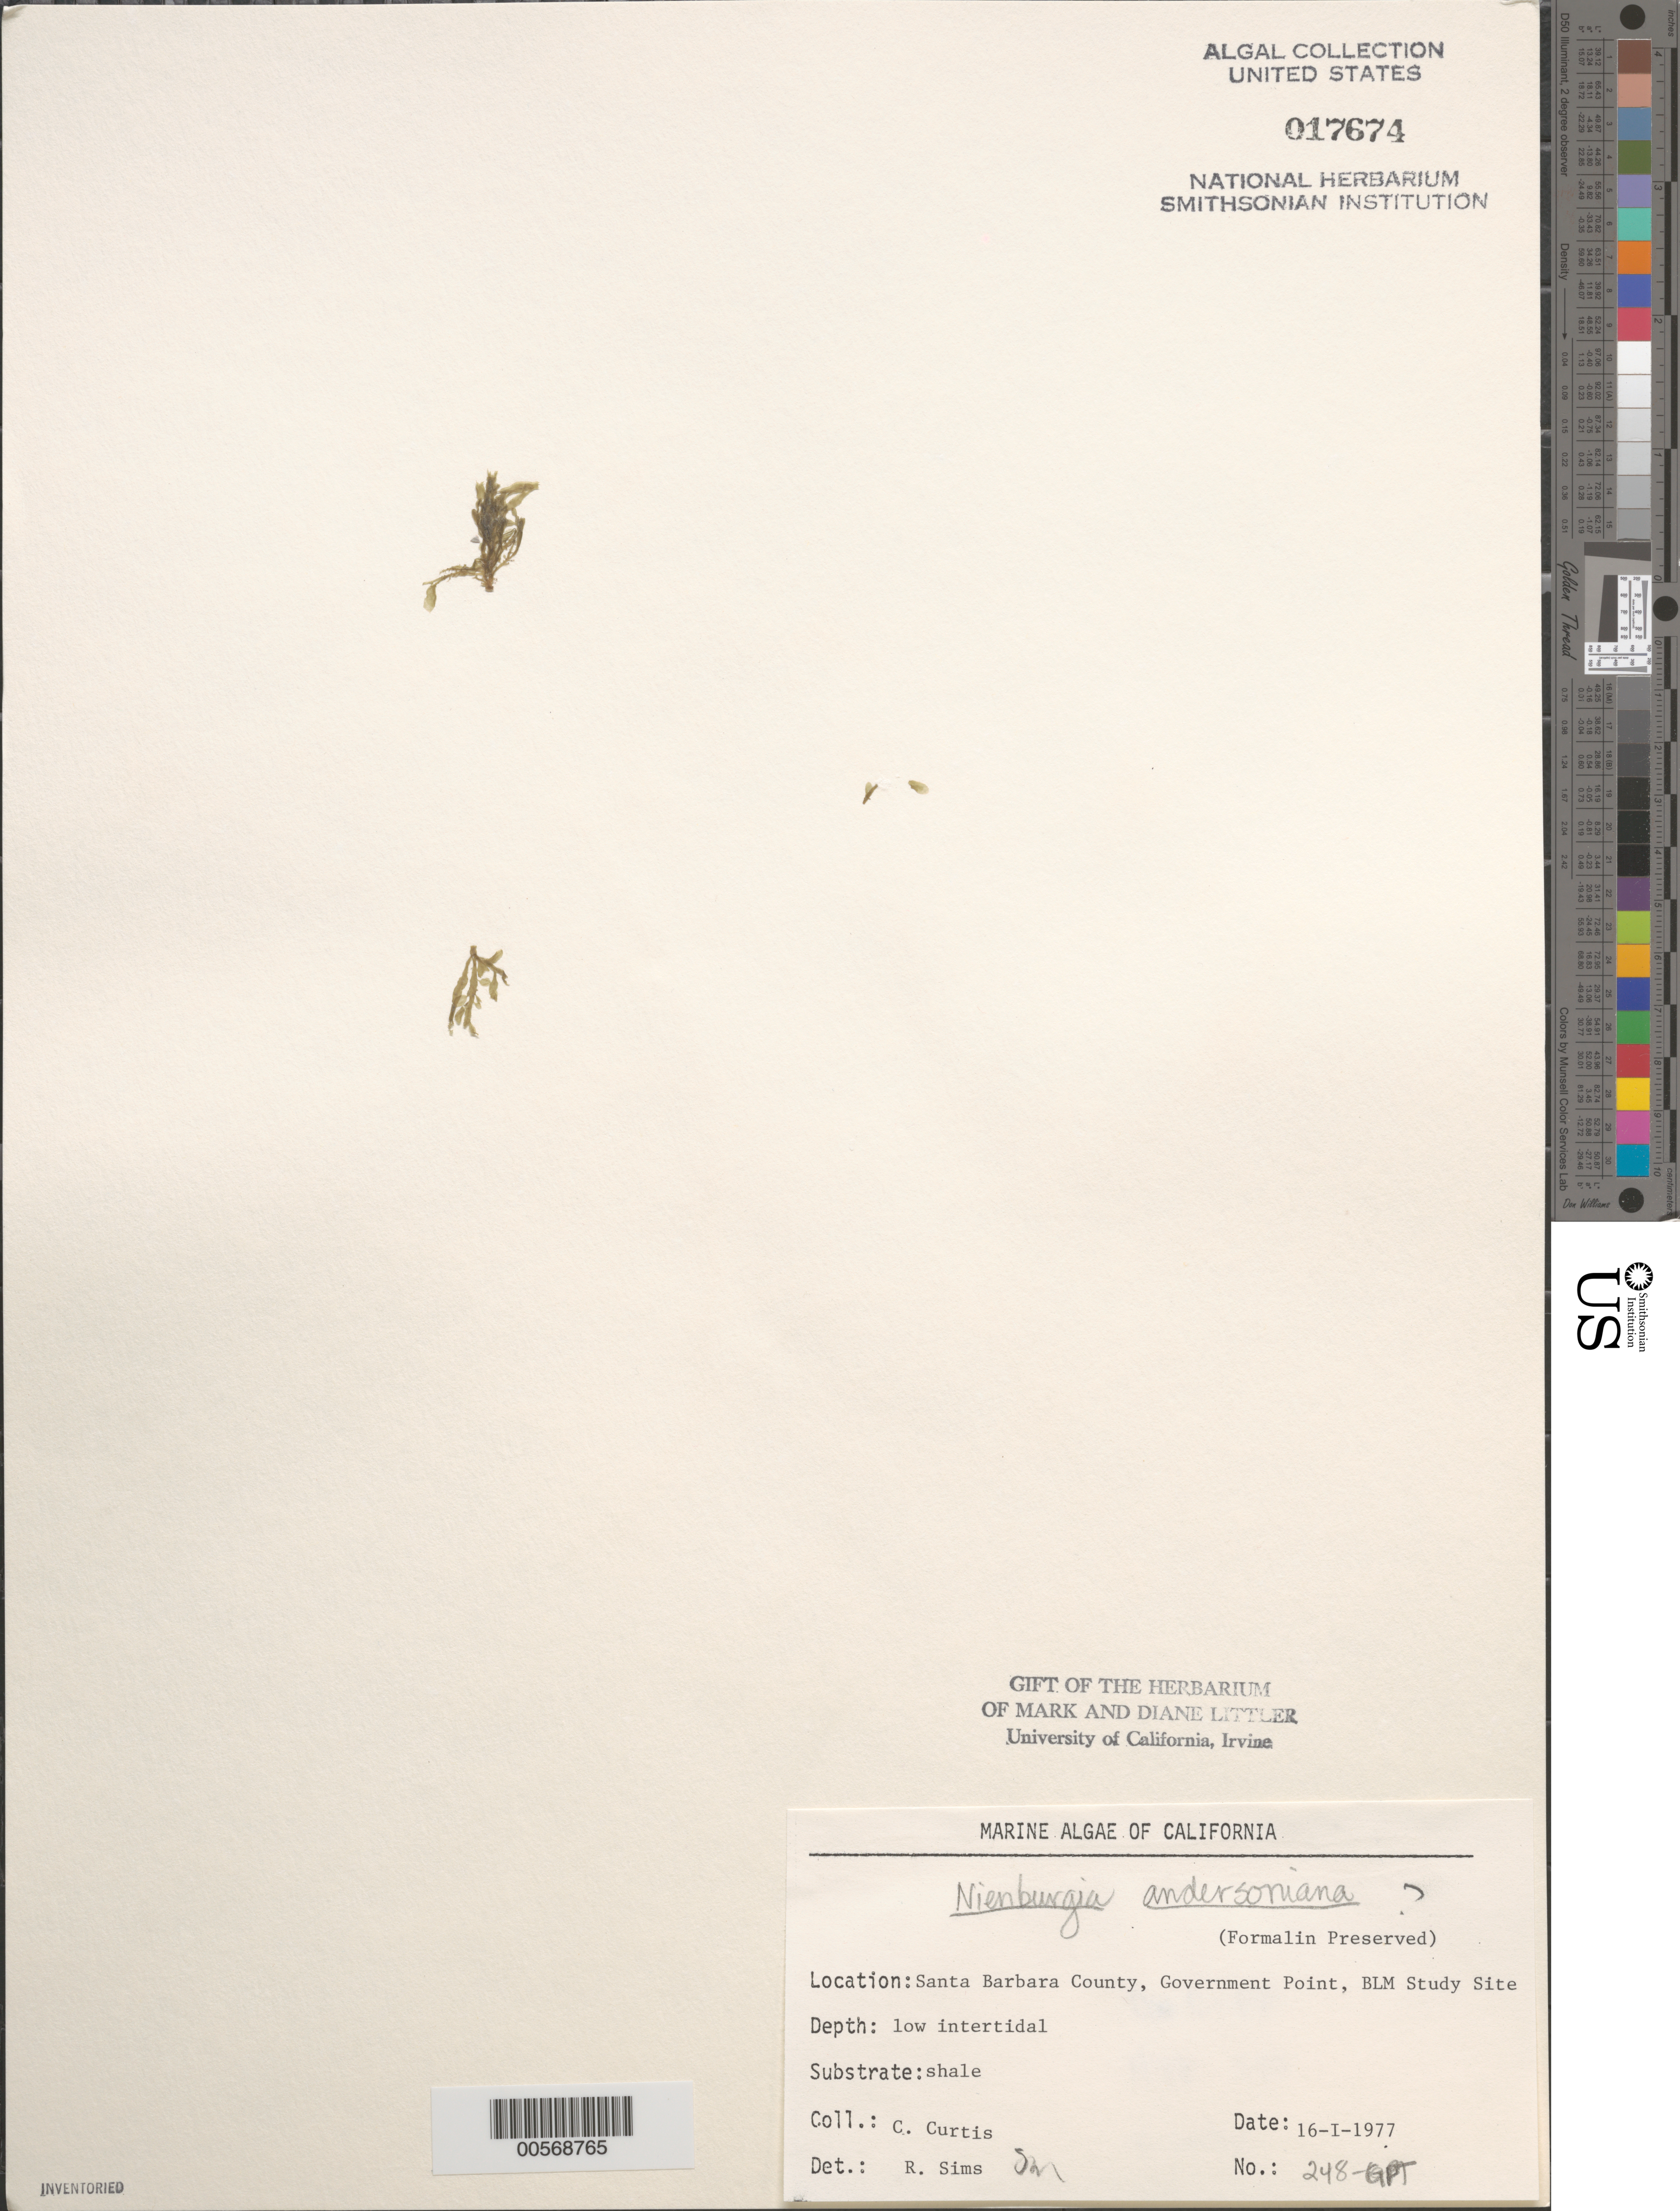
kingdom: Plantae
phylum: Rhodophyta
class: Florideophyceae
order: Ceramiales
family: Delesseriaceae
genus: Nienburgia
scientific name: Nienburgia andersoniana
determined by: Sims, Robert H.; Murray, S. N.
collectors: C. Curtis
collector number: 248-gpt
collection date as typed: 16 Jan 1977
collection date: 1977-01-16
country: United States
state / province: California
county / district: Santa Barbara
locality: Government Point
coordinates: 34 26'31"N, 120 24'06"W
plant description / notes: BLM-SOCALBIGHT Rocky Intertidal Survey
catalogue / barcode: US 17674